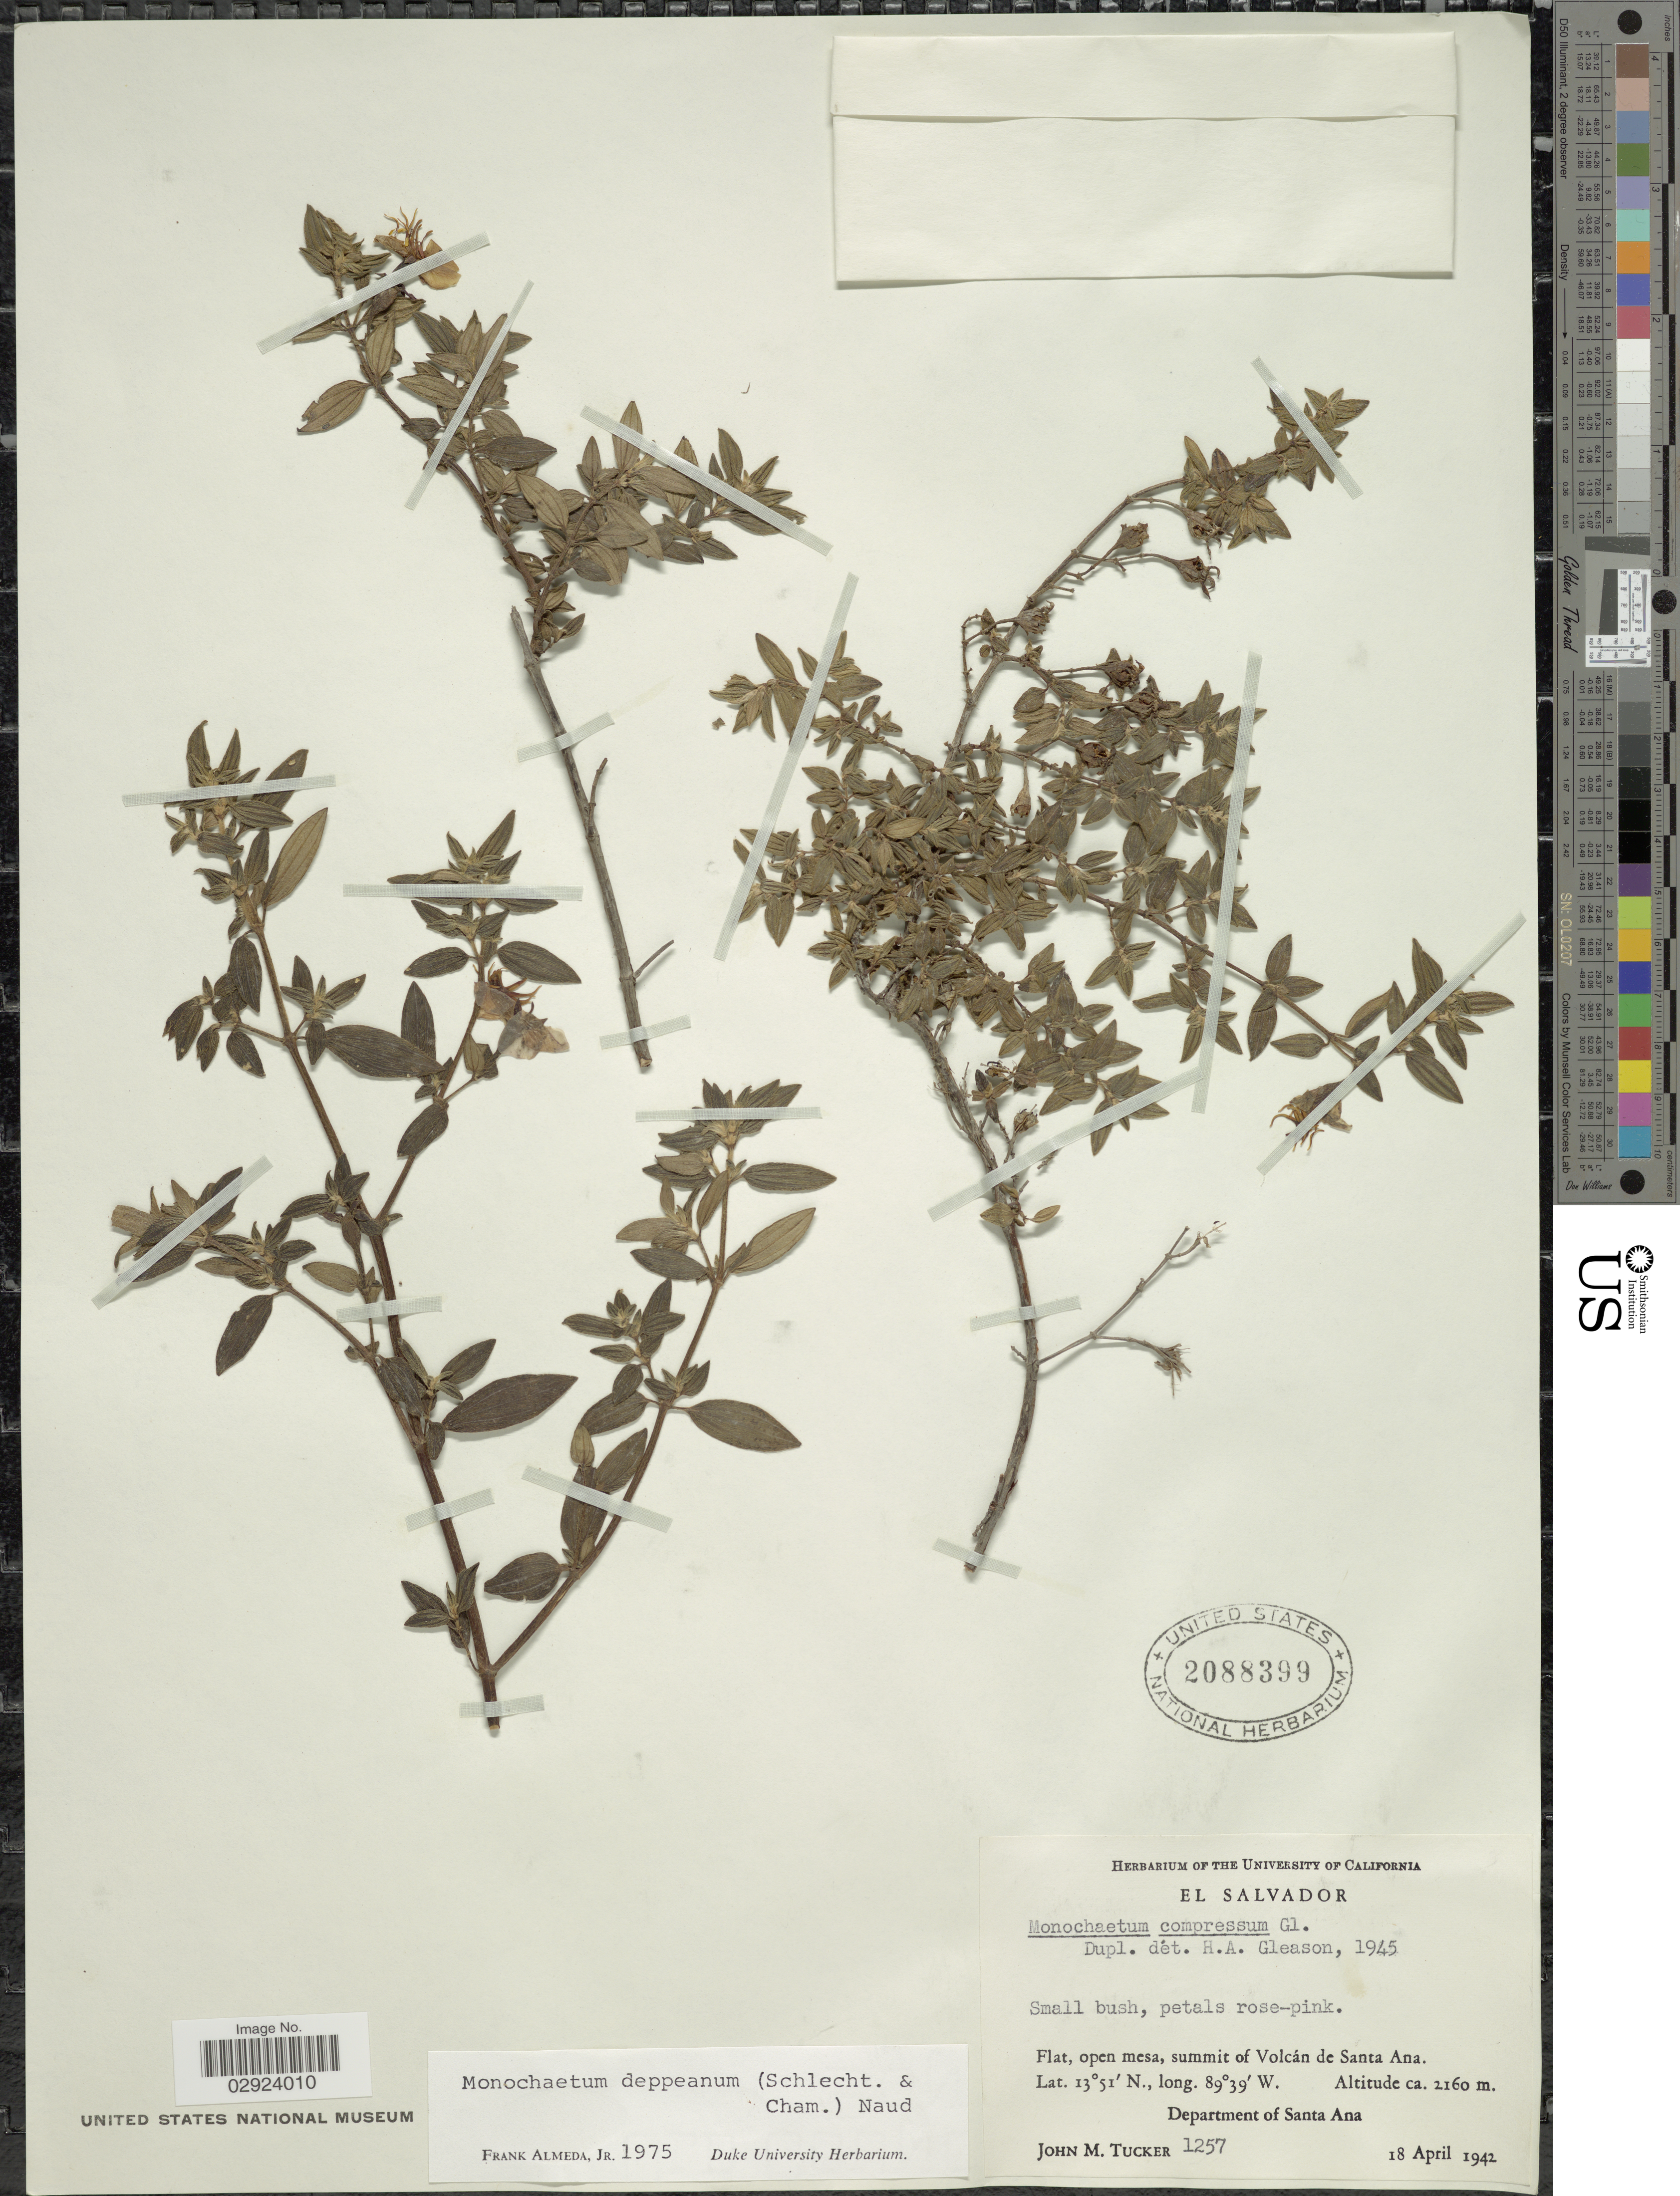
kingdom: Plantae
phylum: Tracheophyta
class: Magnoliopsida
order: Myrtales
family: Melastomataceae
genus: Monochaetum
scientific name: Monochaetum deppeanum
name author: (Schltdl. & Cham.) Naudin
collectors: J. M. Tucker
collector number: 1257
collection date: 1942-04-18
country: El Salvador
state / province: Santa Ana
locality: Flat, open mesa, summit of Volcán de Santa Ana. Department of Santa Ana.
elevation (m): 2160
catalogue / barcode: US 2088399